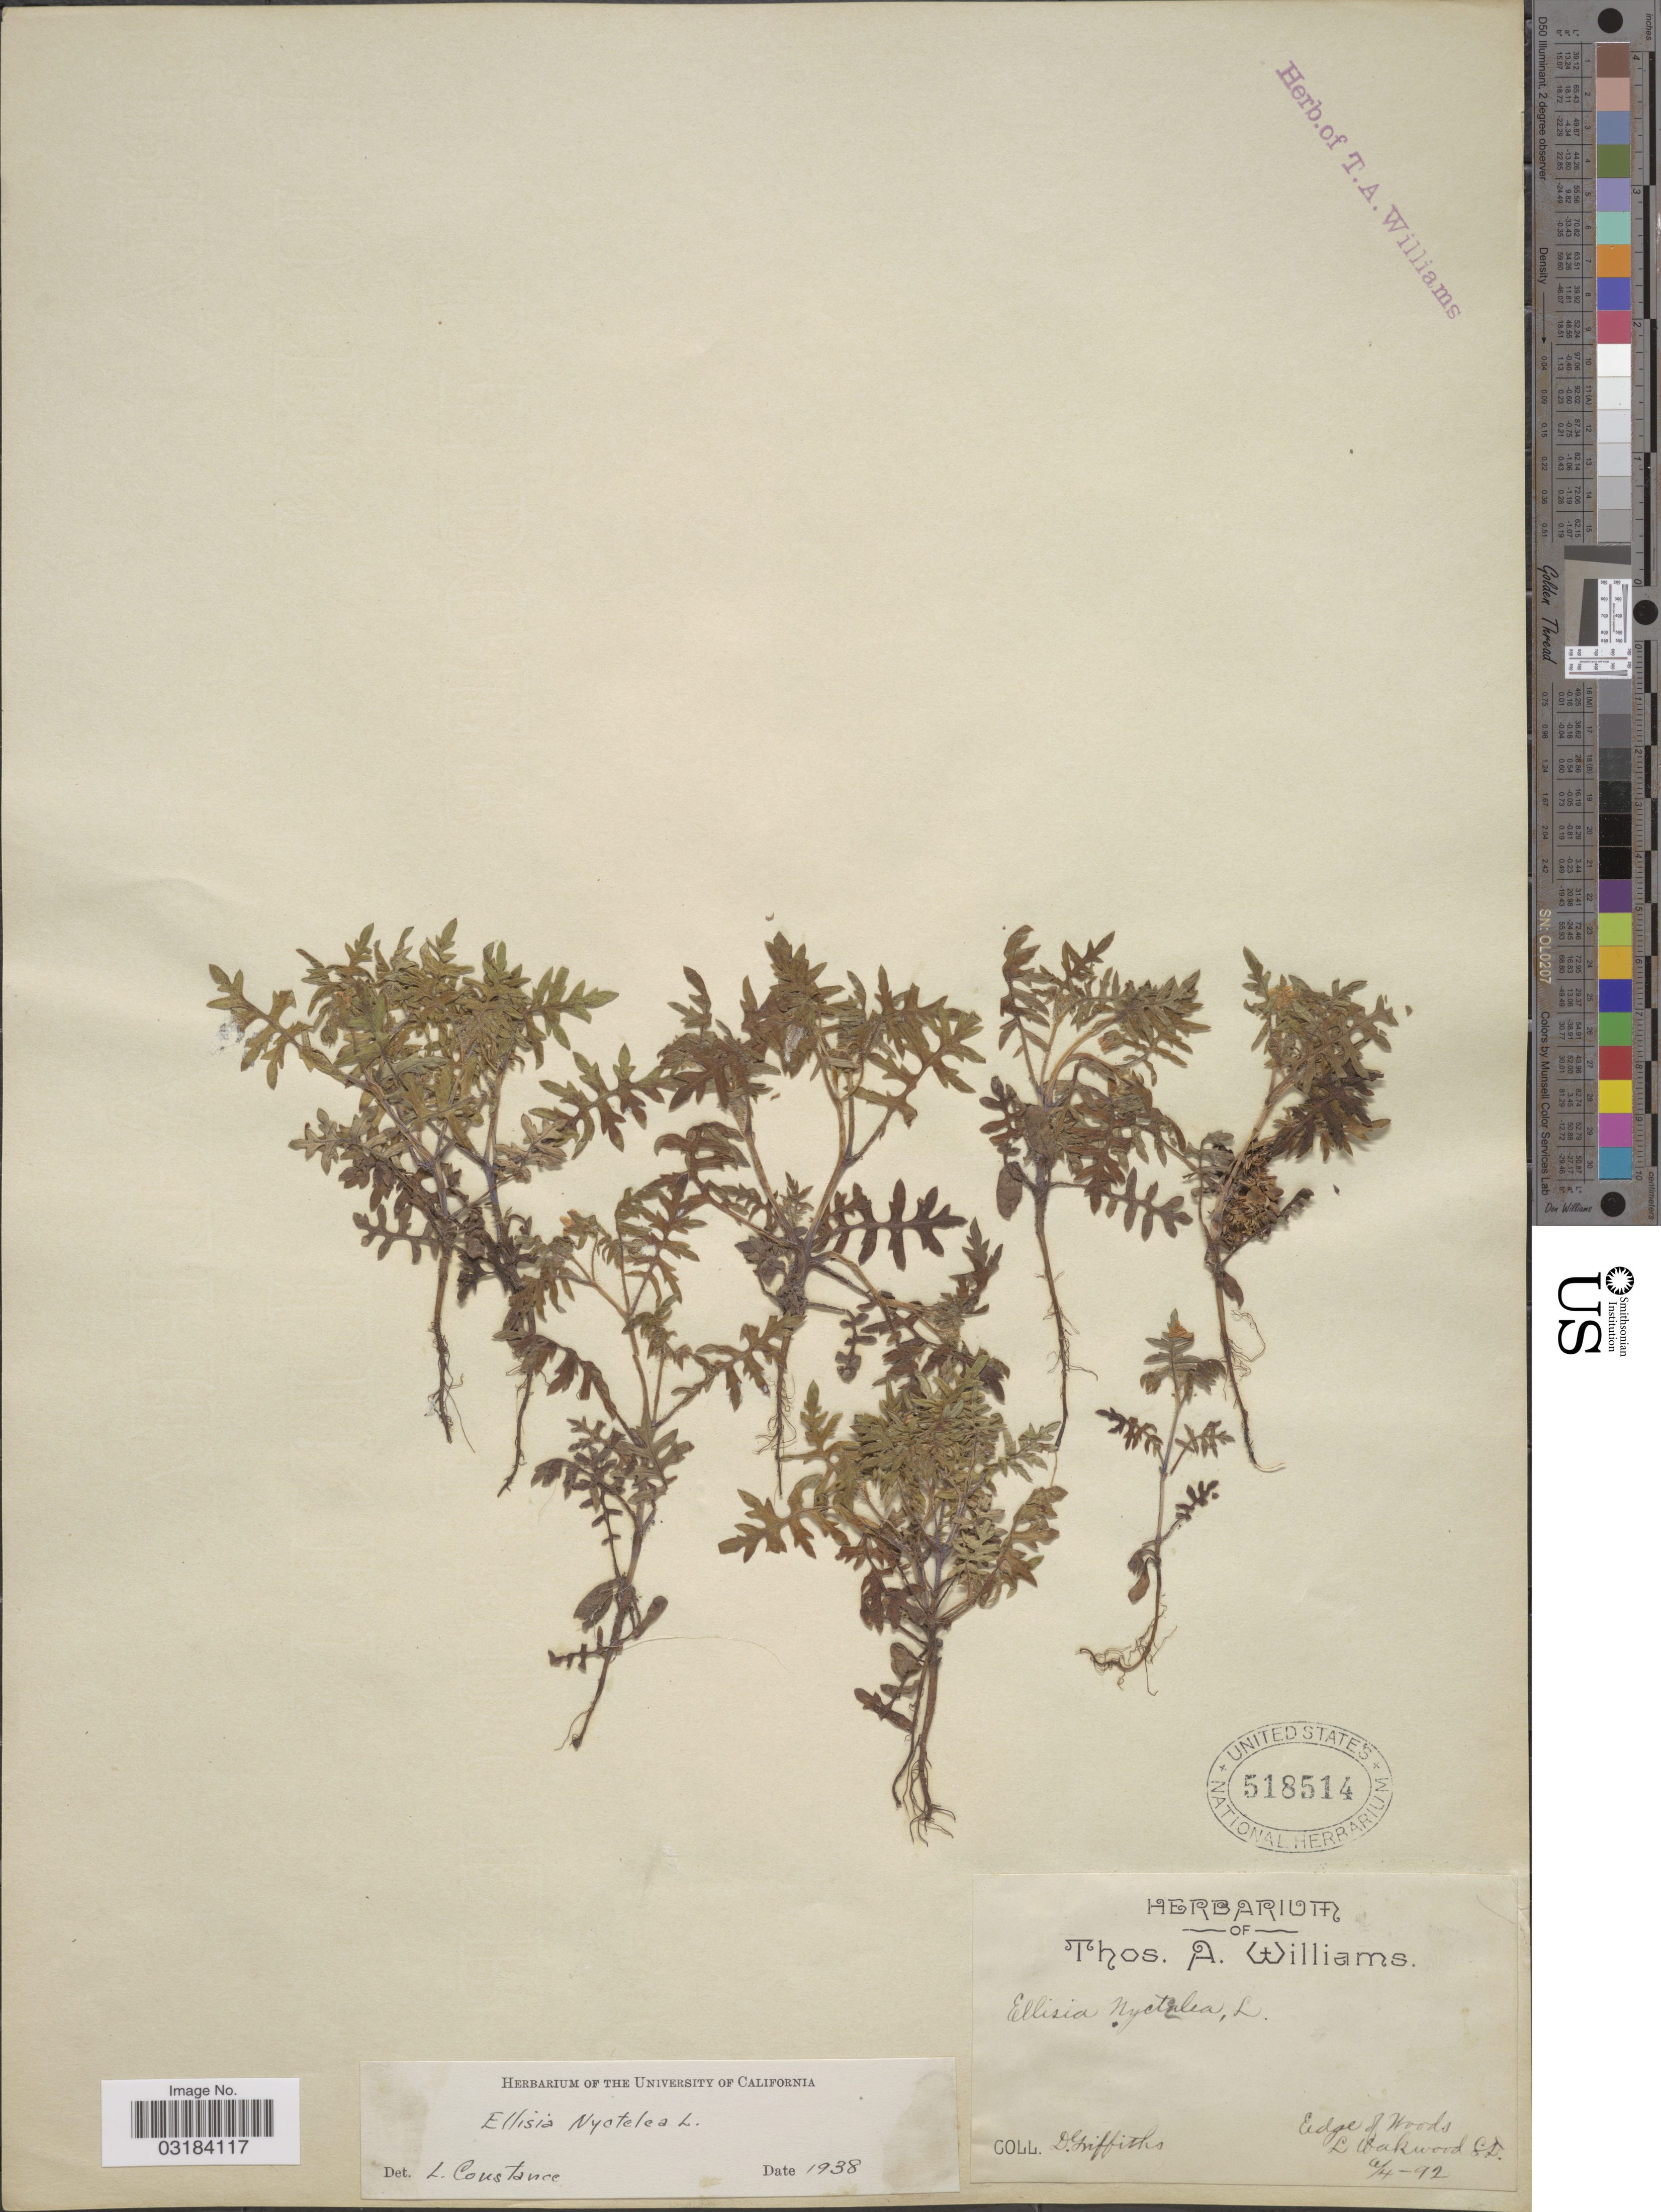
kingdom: Plantae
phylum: Tracheophyta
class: Magnoliopsida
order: Boraginales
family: Hydrophyllaceae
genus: Ellisia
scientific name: Ellisia nyctelea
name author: L.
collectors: D. Griffiths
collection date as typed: Transcribed d/m/y: 4/4/92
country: United States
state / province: South Dakota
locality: Edge of woods, L Oakwood S.D.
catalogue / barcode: US 518514